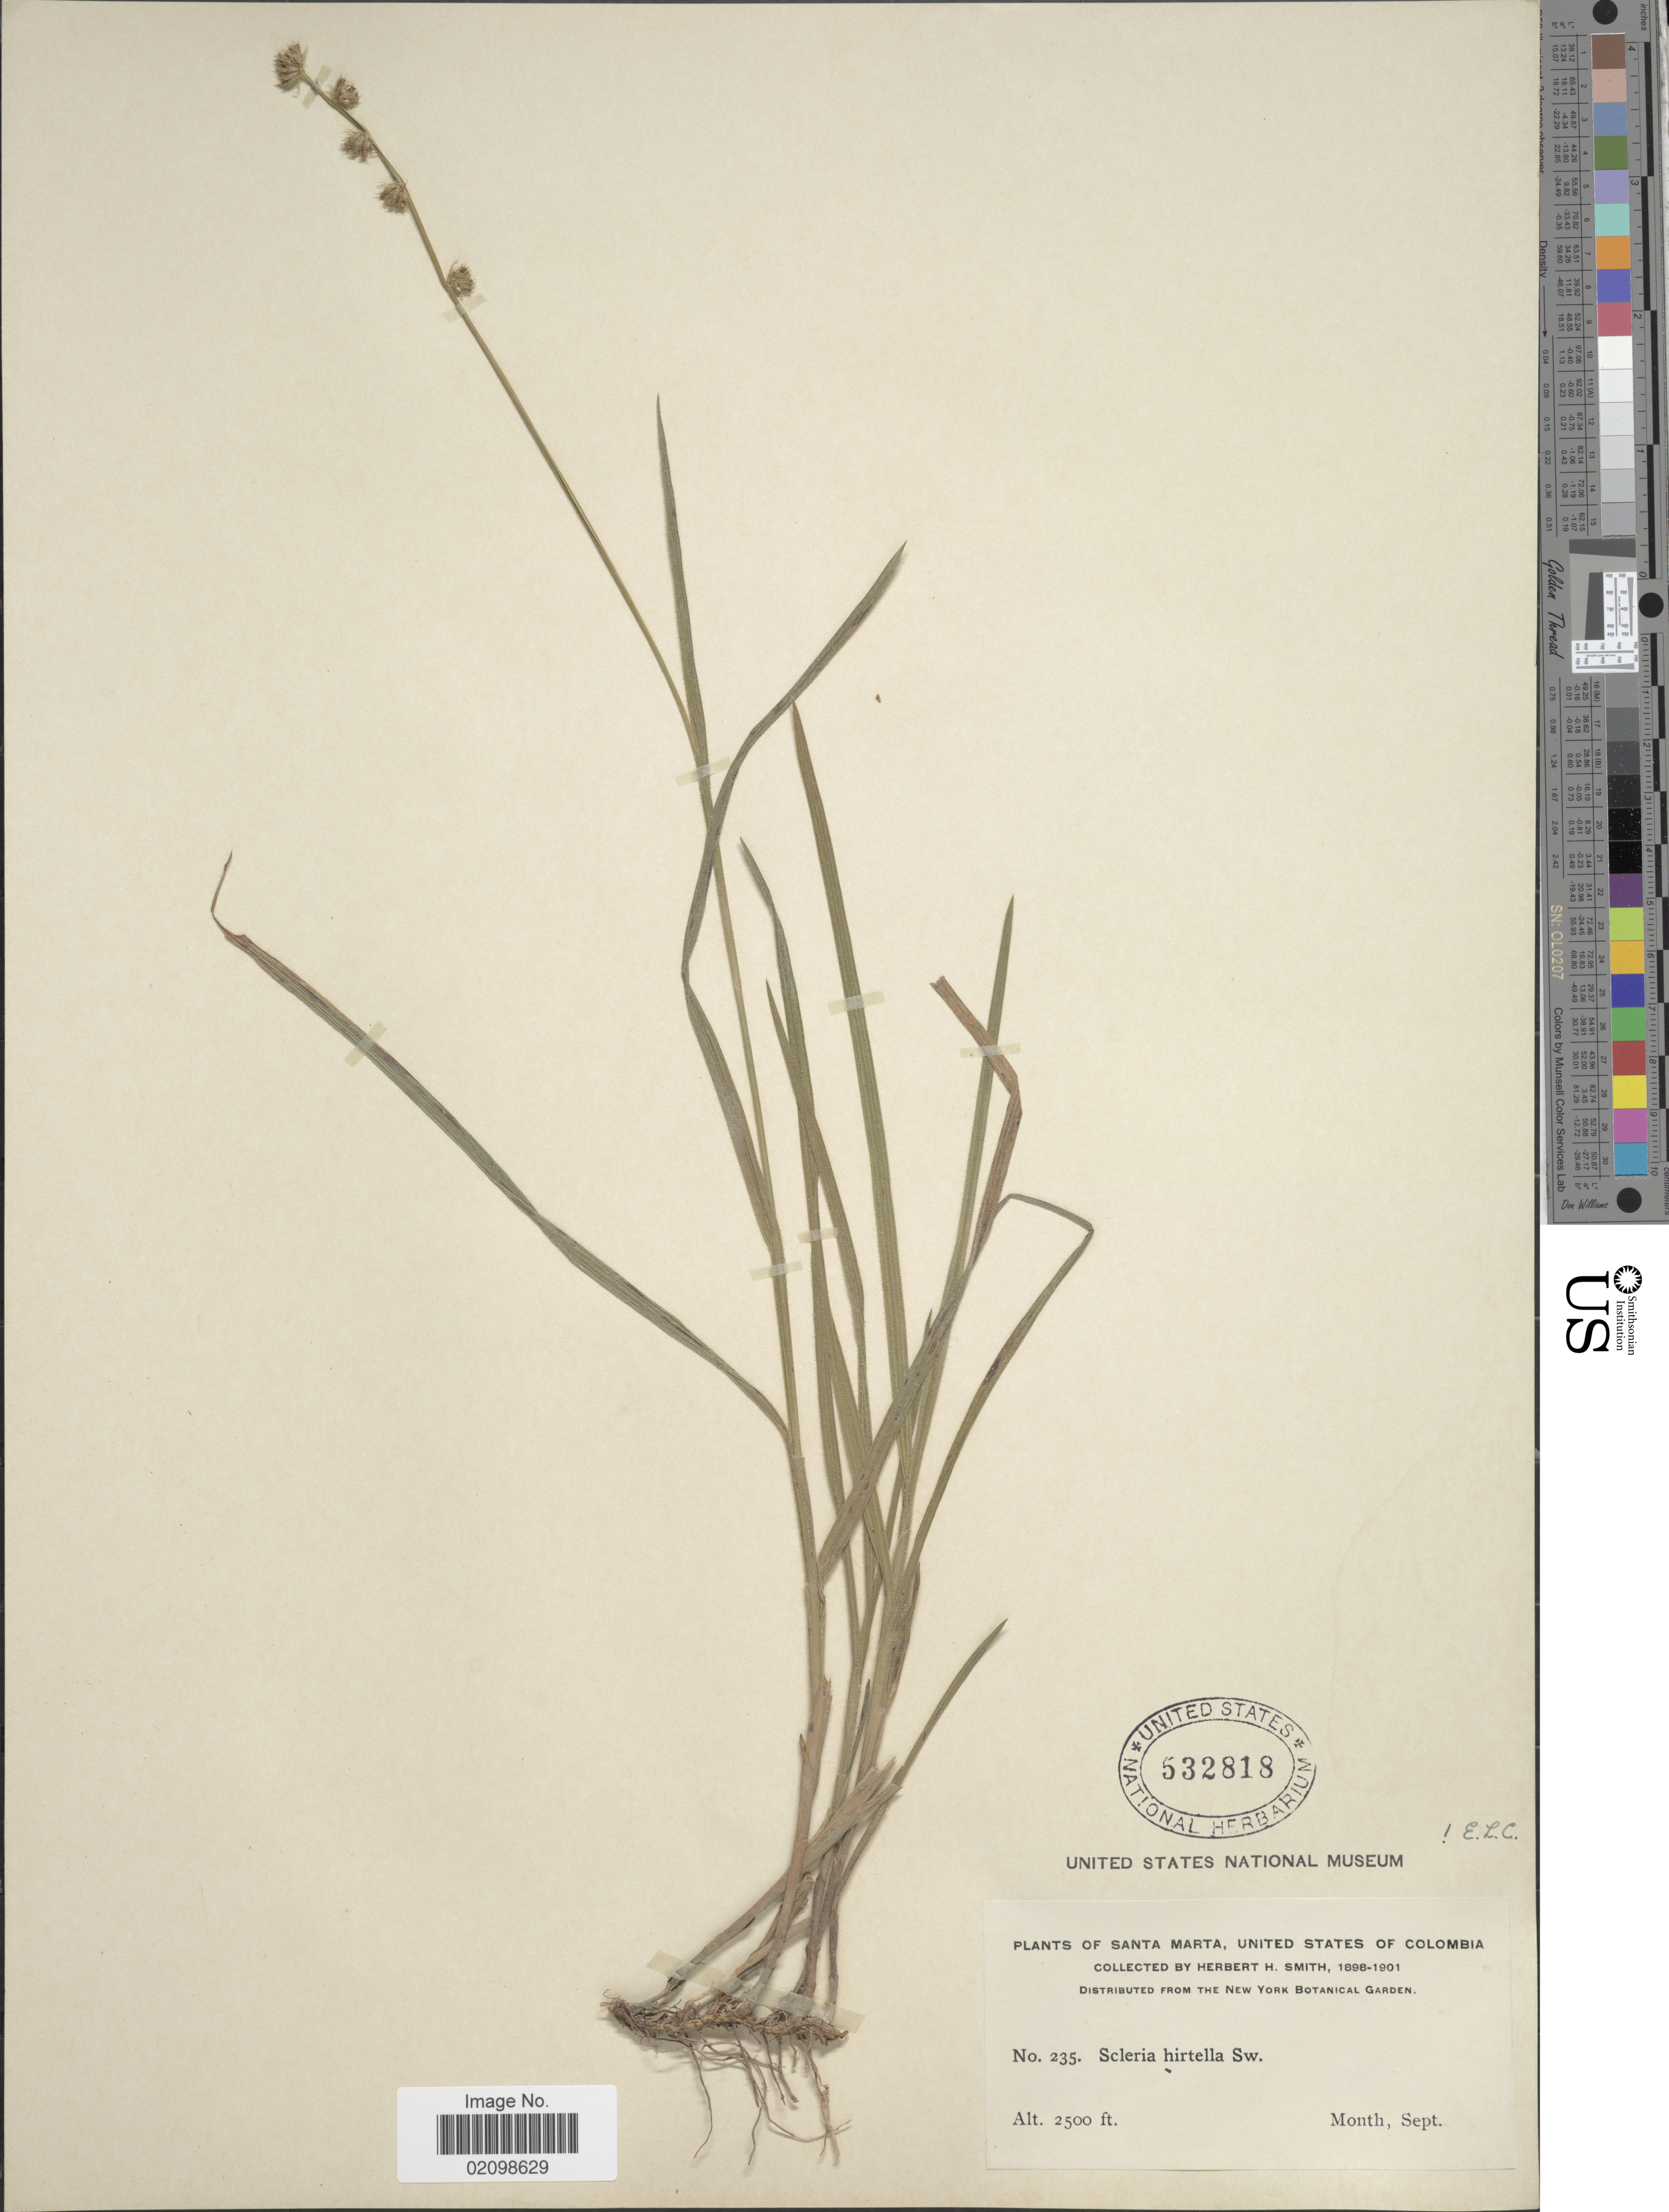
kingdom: Plantae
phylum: Tracheophyta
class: Liliopsida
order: Poales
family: Cyperaceae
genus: Scleria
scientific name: Scleria distans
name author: Poir.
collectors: Herbert H. Smith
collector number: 235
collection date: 1898-09/1901-09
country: Colombia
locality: Santa Marta, United States of Columbia.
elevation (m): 762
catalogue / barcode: US 532818